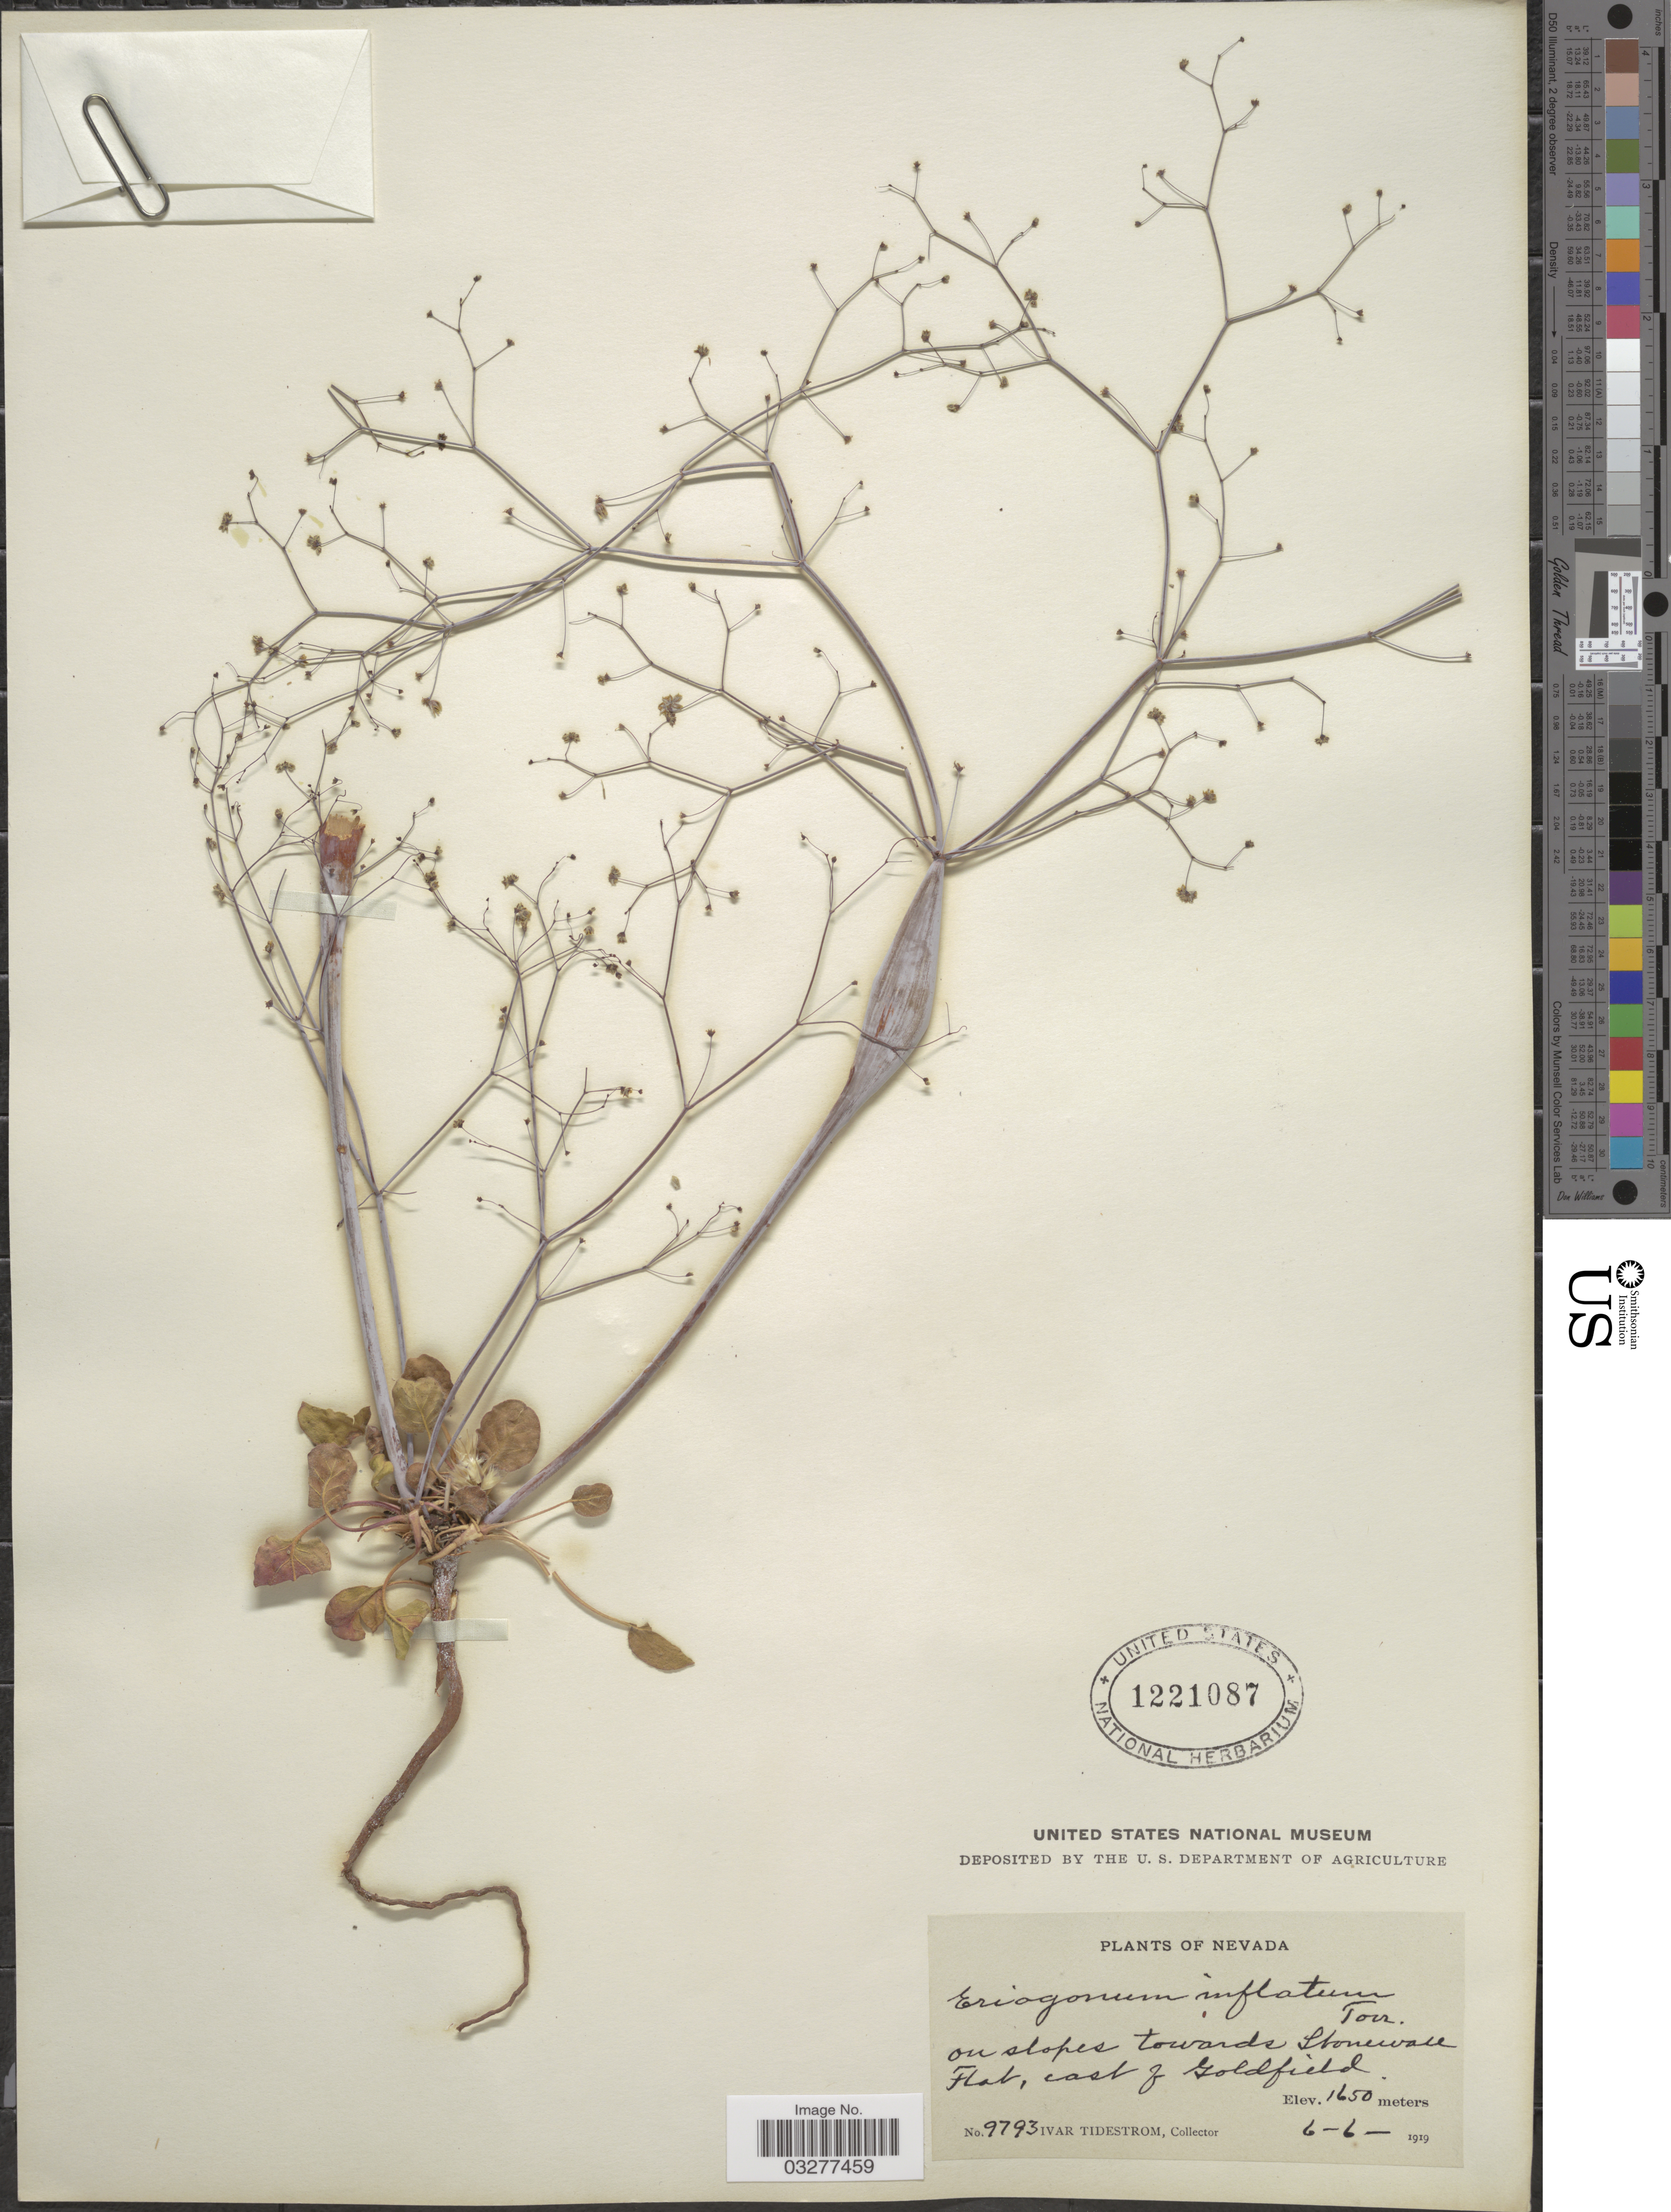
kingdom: Plantae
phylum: Tracheophyta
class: Magnoliopsida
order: Caryophyllales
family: Polygonaceae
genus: Eriogonum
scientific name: Eriogonum inflatum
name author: Torr. & Frém.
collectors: I. F. Tidestrom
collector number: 9793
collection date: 1919-06-06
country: United States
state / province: Nevada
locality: On slopes towards Stonewall Flat, east of Goldfield.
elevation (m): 1650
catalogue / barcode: US 1221087